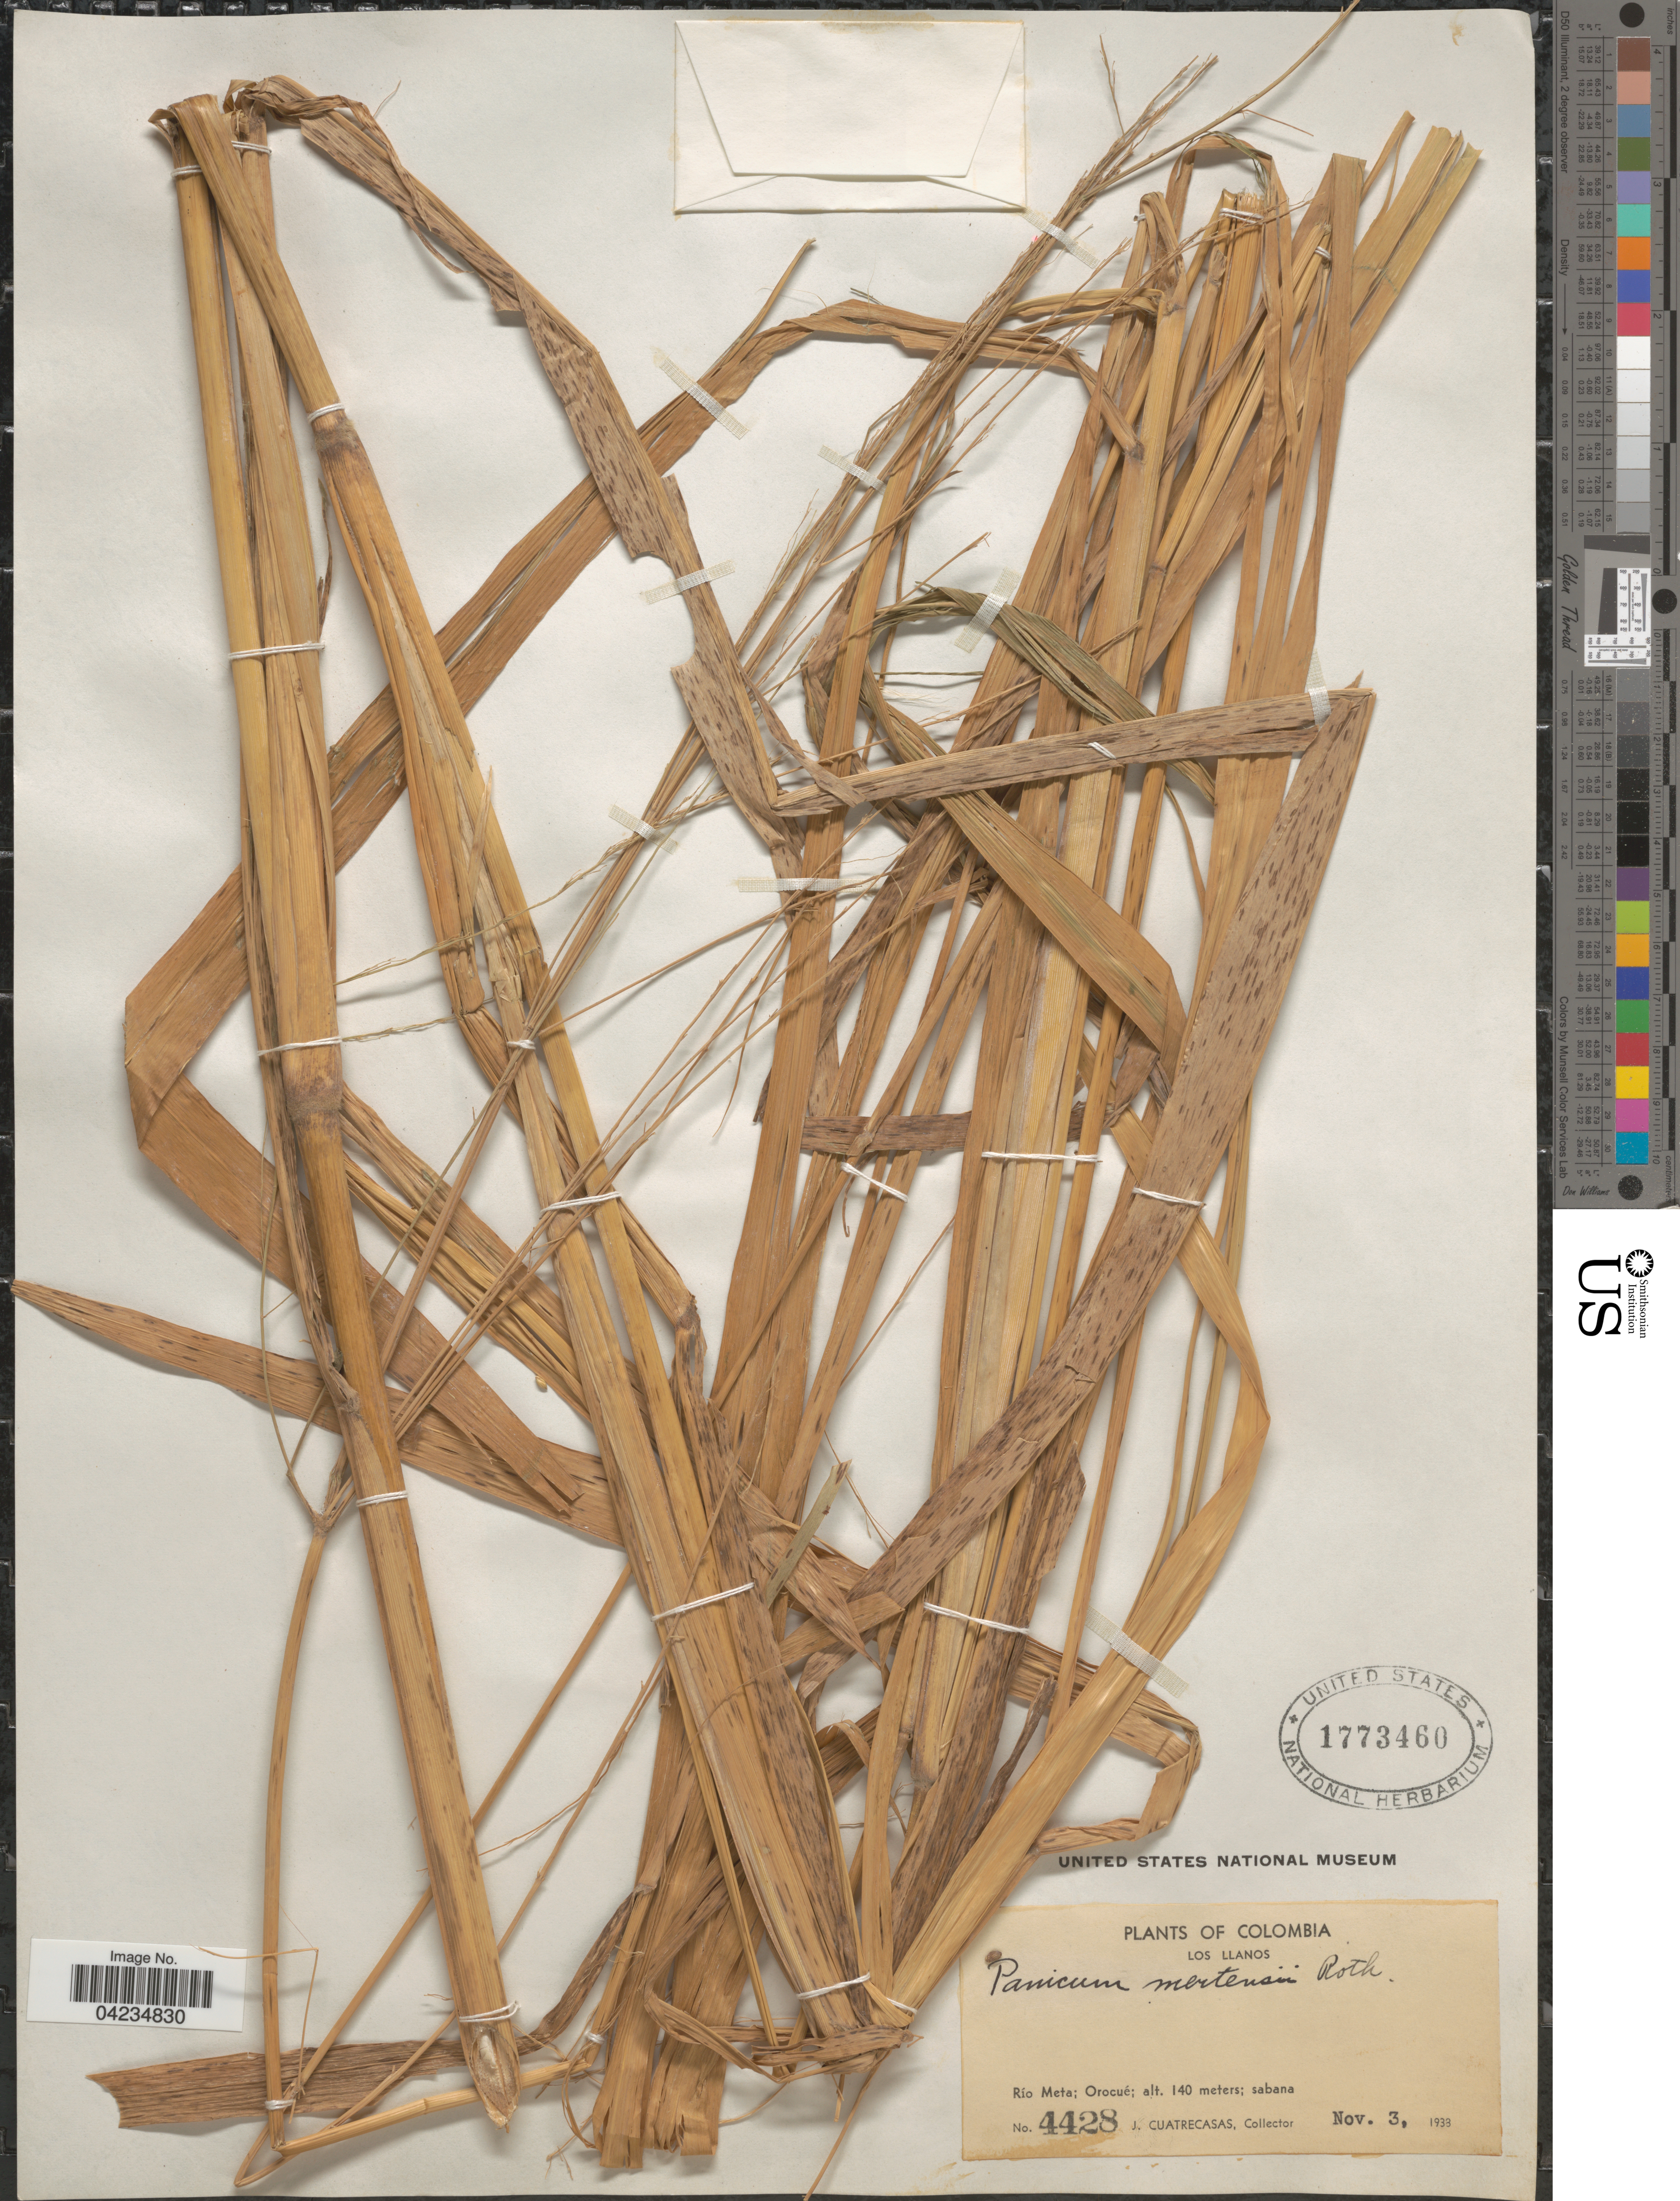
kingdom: Plantae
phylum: Tracheophyta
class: Liliopsida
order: Poales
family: Poaceae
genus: Stephostachys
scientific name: Stephostachys mertensii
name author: (Roth) Zuloaga & Marrone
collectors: J. Cuatrecasas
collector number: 4428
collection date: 1933-11-03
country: Colombia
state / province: Meta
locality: Los Llanos. Río Meta; Orocué.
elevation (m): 140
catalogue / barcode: US 1773460